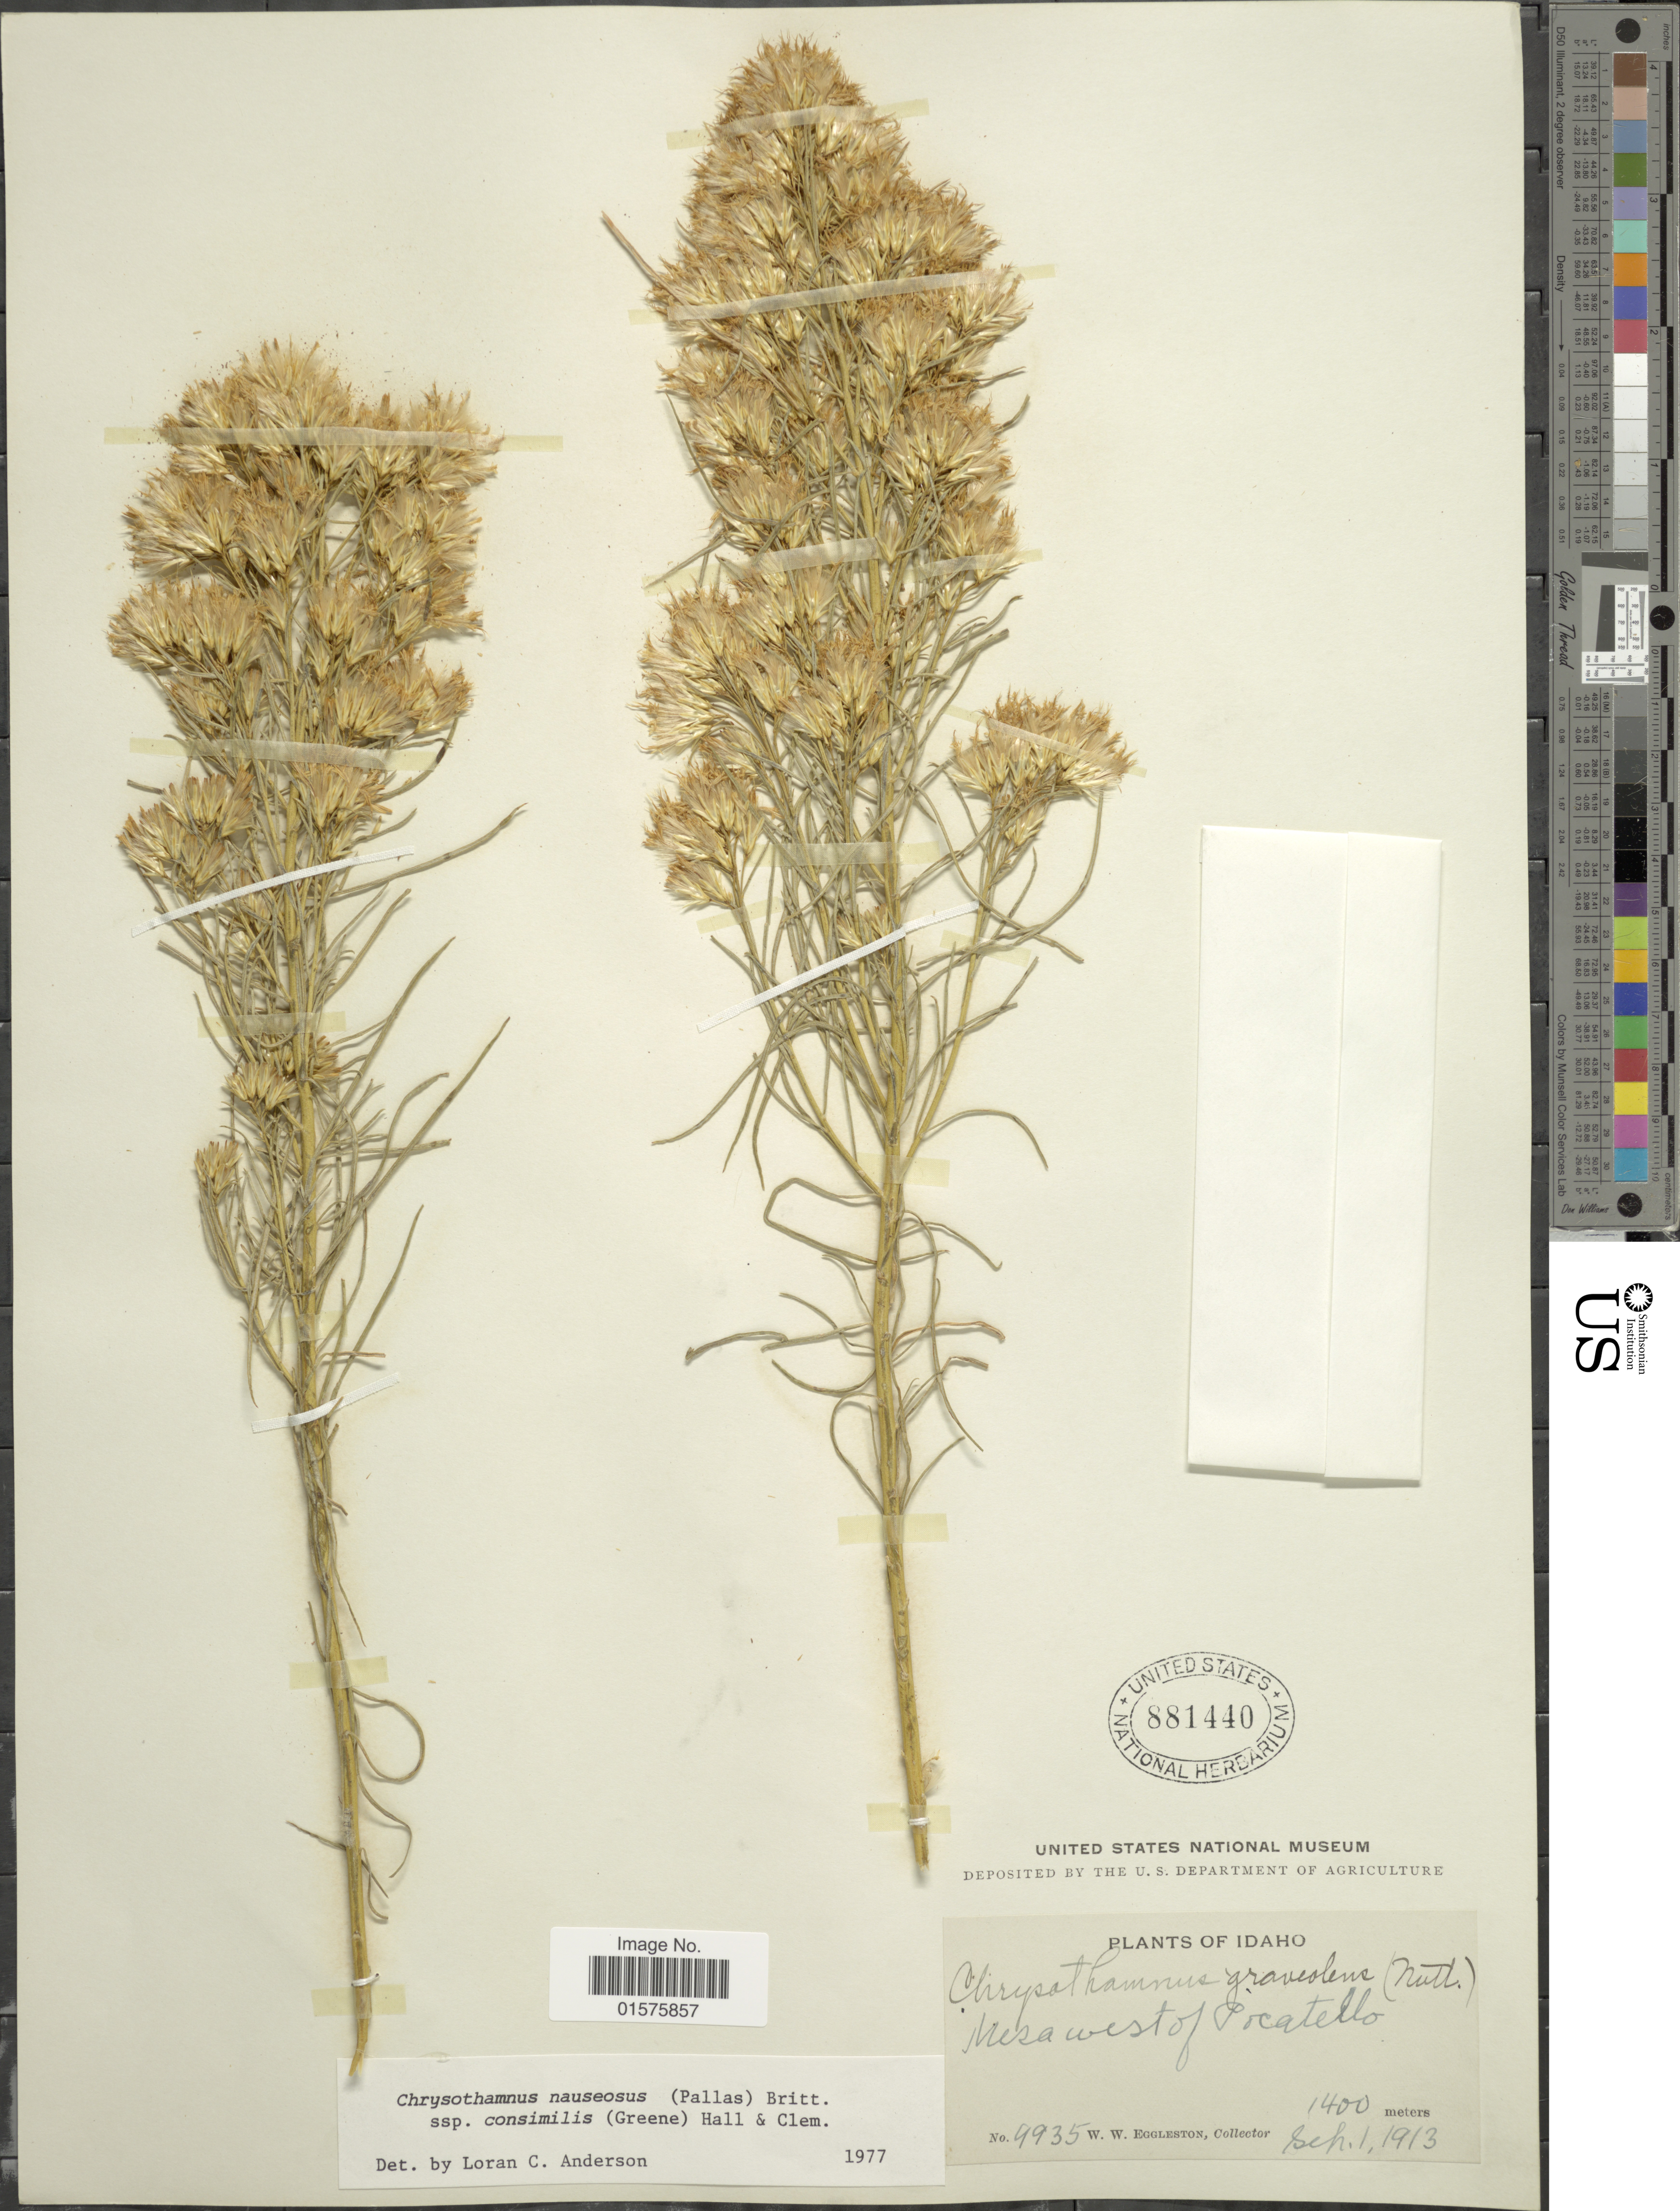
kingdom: Plantae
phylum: Tracheophyta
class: Magnoliopsida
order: Asterales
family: Asteraceae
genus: Ericameria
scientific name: Ericameria nauseosa var. oreophila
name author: (A. Nelson) G.L. Nesom & G.I. Baird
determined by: Urbatsch, Lowell E., Curator (LSU), Louisiana State University (UNITED STATES)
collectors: W. W. Eggleston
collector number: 9935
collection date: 1913-09-01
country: United States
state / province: Idaho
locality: Mesa west of Pocatello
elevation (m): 1400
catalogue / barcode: US 881440